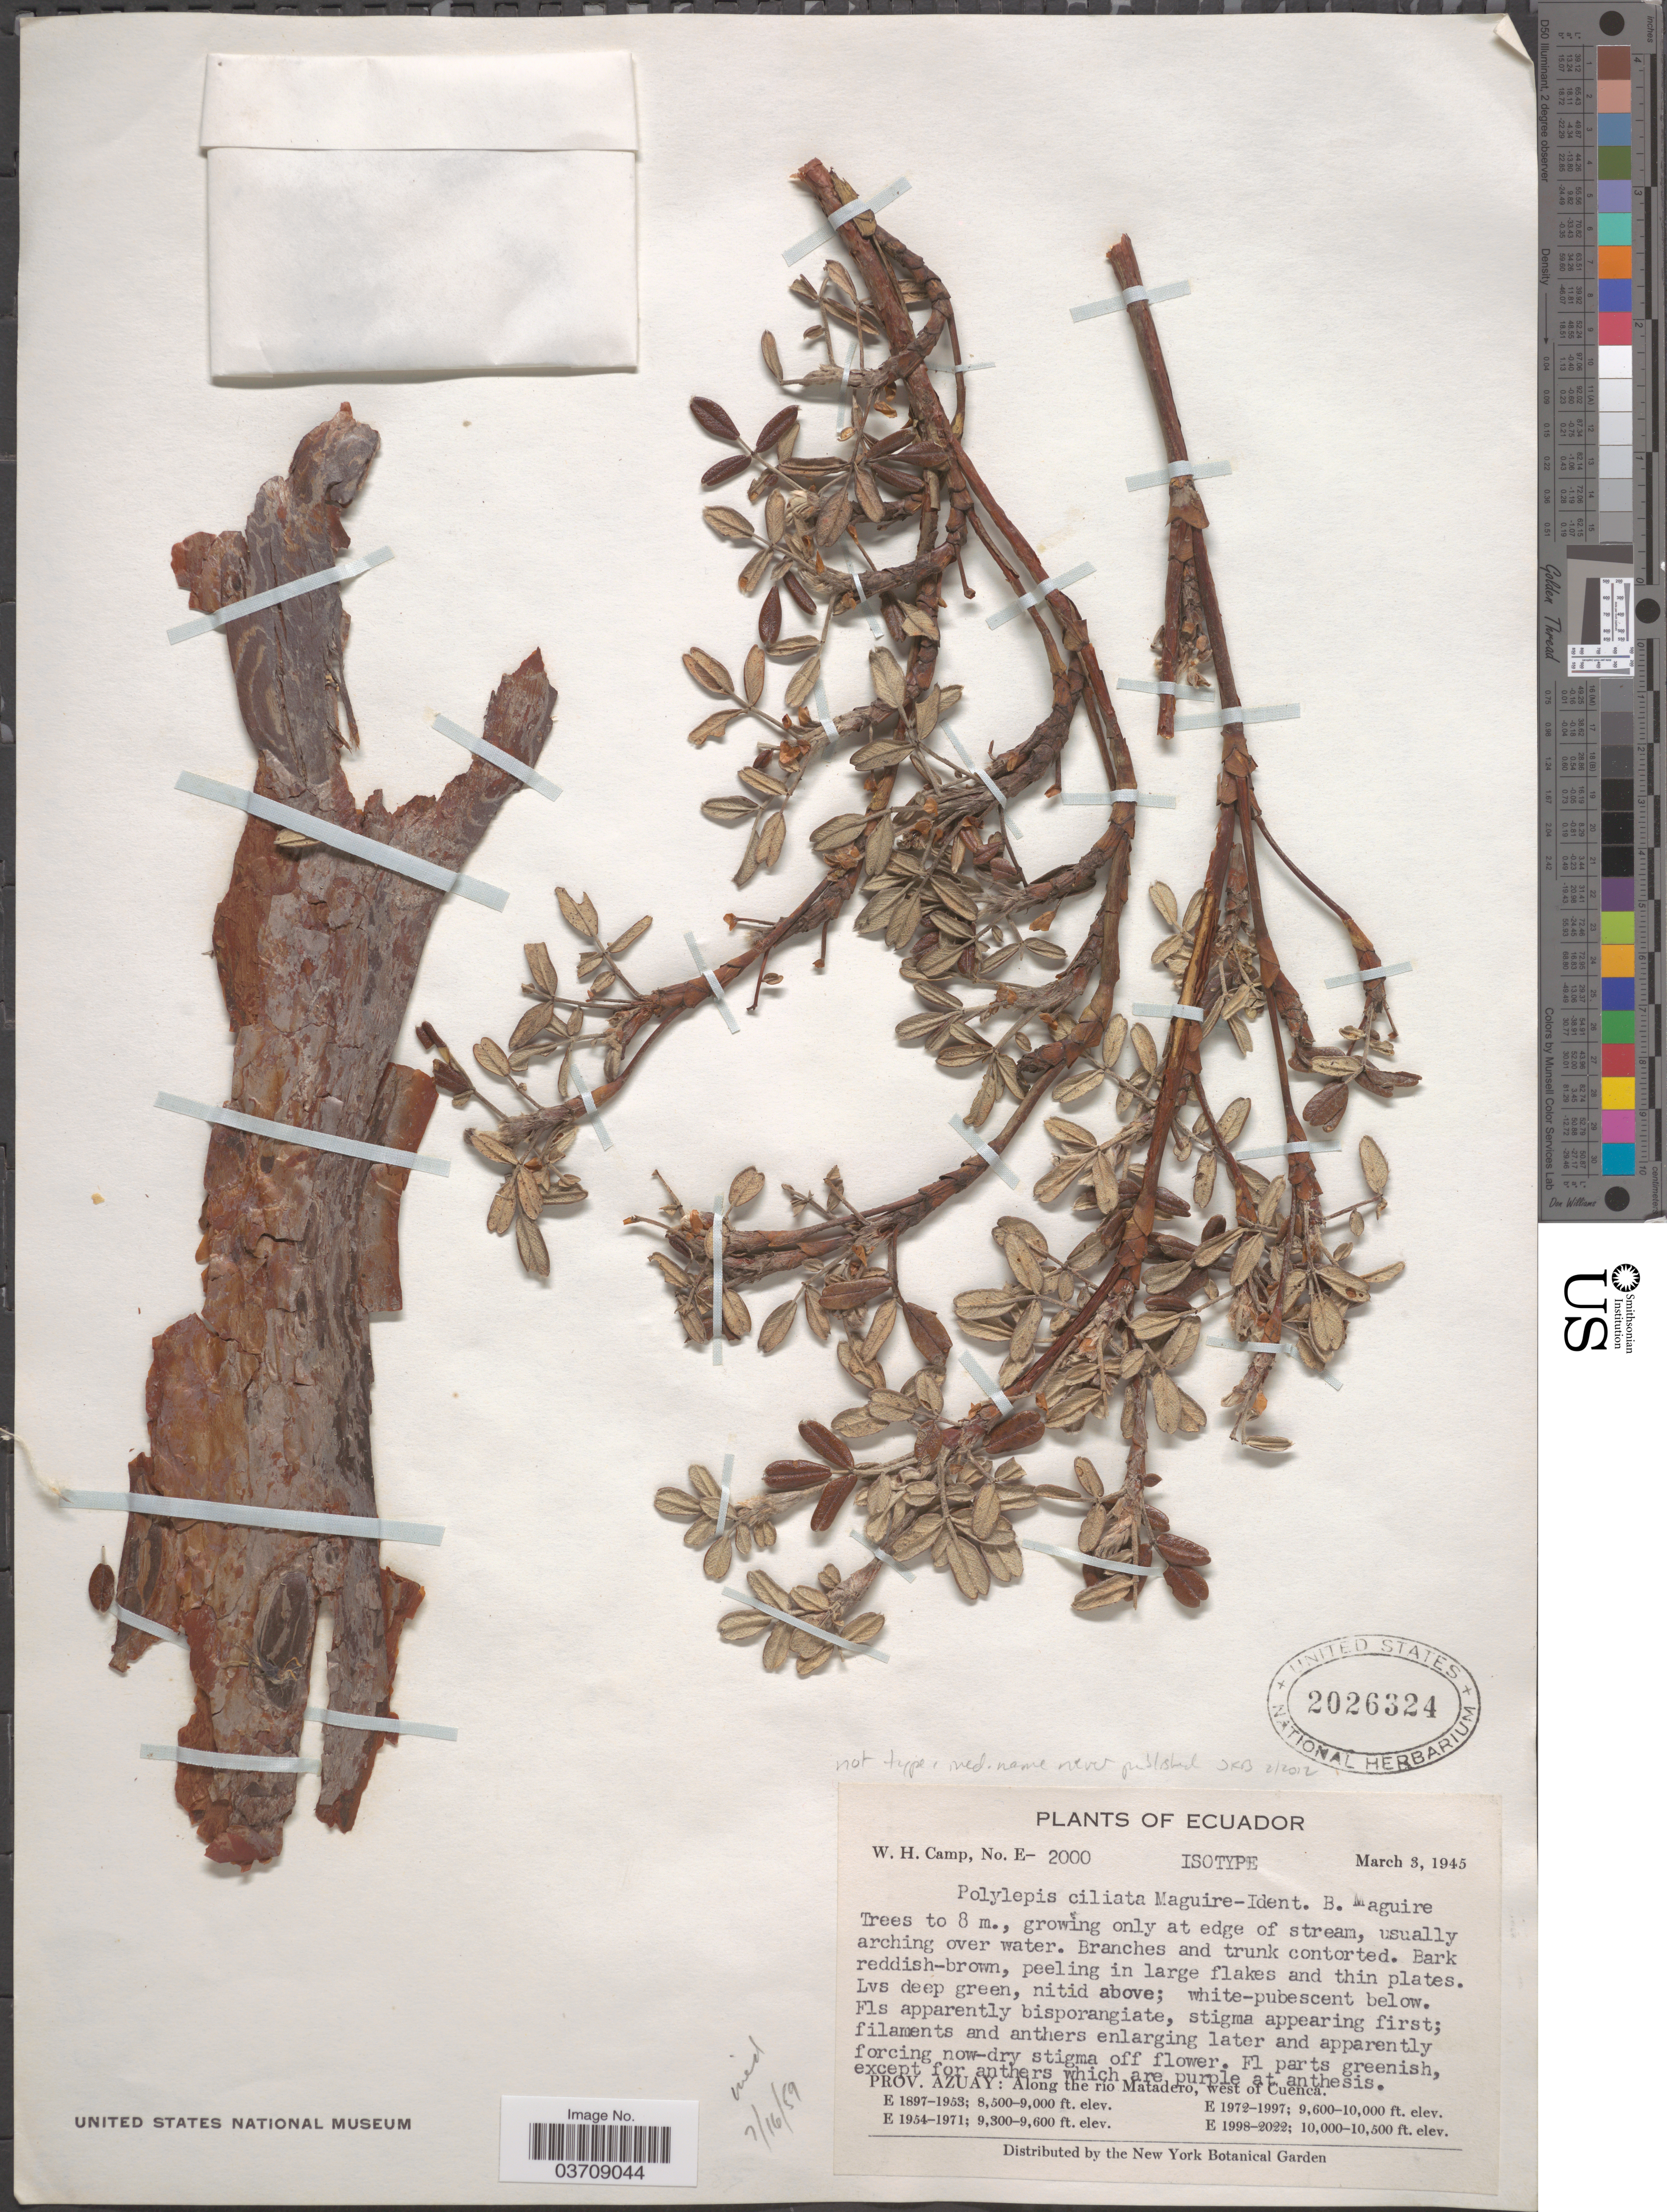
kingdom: Plantae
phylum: Tracheophyta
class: Magnoliopsida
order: Rosales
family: Rosaceae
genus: Polylepis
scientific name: Polylepis ciliata Maguire, ined. 16 Jul 1959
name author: Maguire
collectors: W. H. Camp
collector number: E- 2000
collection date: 1945-03-03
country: Ecuador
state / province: Azuay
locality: Along the río Matadero, west of Cuenca.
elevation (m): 3048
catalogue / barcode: US 2026324